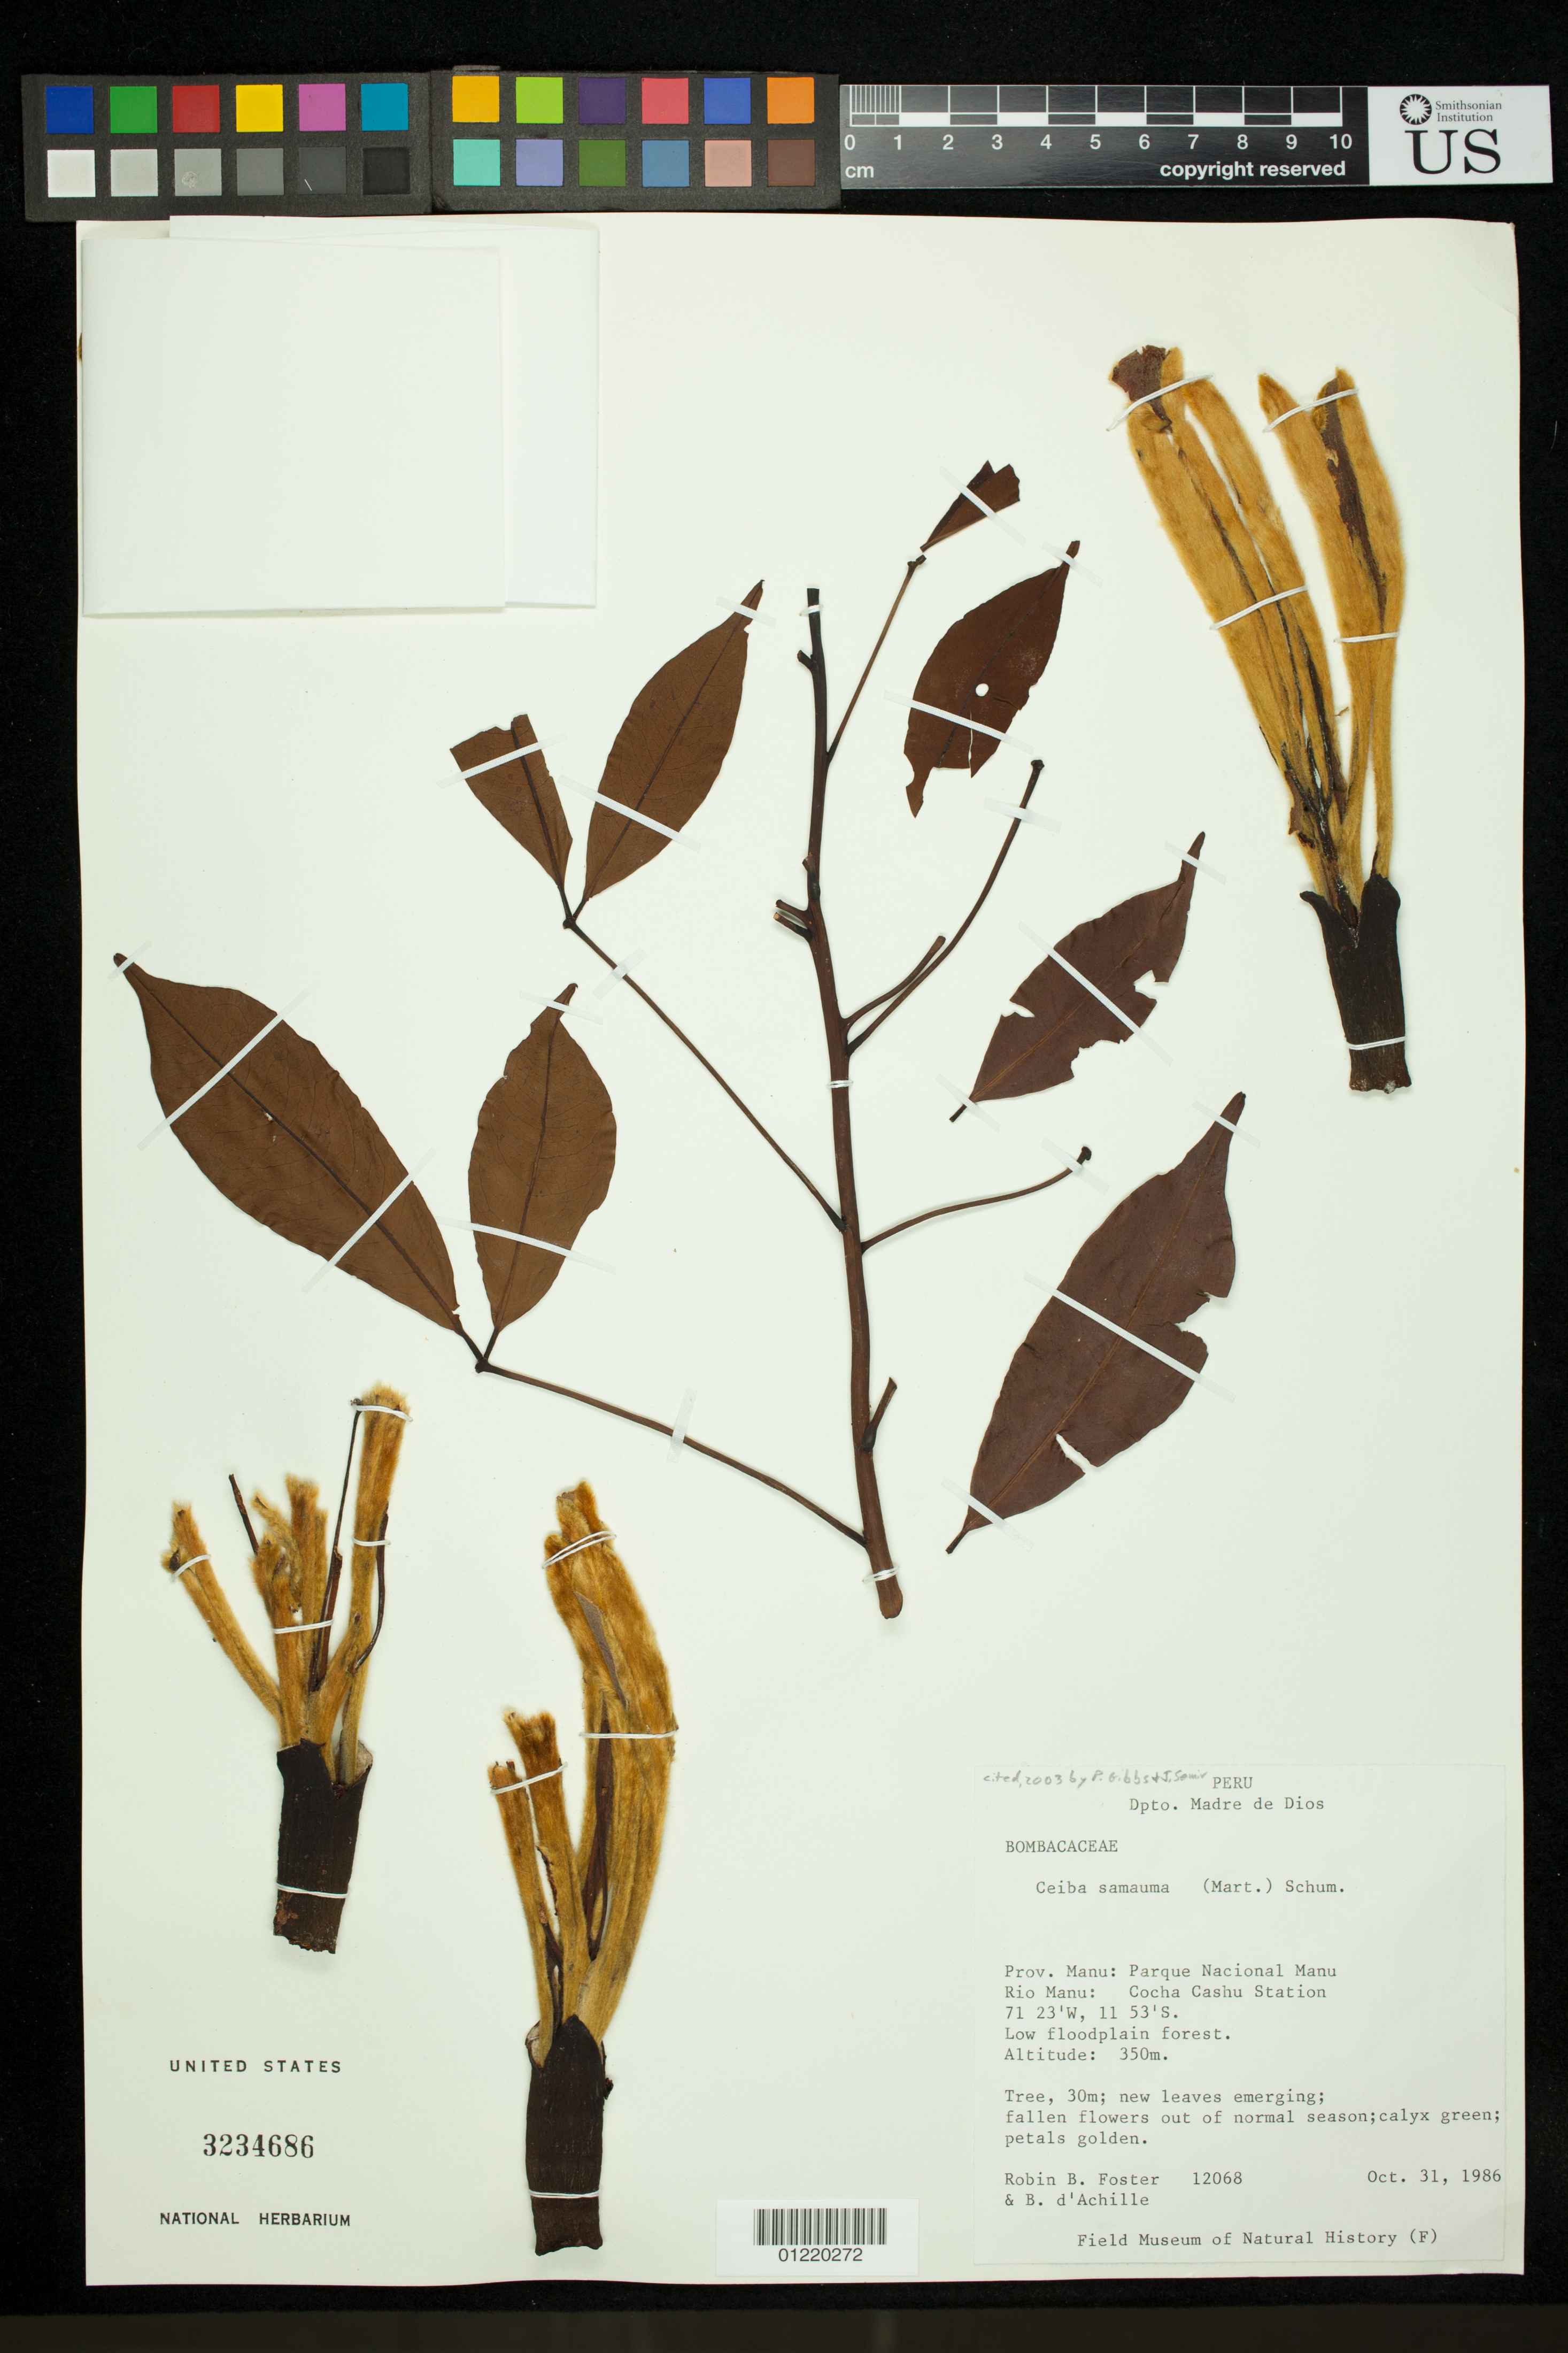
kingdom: Plantae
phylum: Tracheophyta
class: Magnoliopsida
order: Malvales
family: Malvaceae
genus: Ceiba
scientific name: Ceiba samauma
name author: (Mart.) K. Schum.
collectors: R. B. Foster & B. d'Achille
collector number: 12068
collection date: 1986-10-31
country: Peru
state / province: Madre de Dios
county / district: Manú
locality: Parque Nacional Manu Rio Manu: Cocha Cashu Station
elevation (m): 350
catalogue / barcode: US 3234686